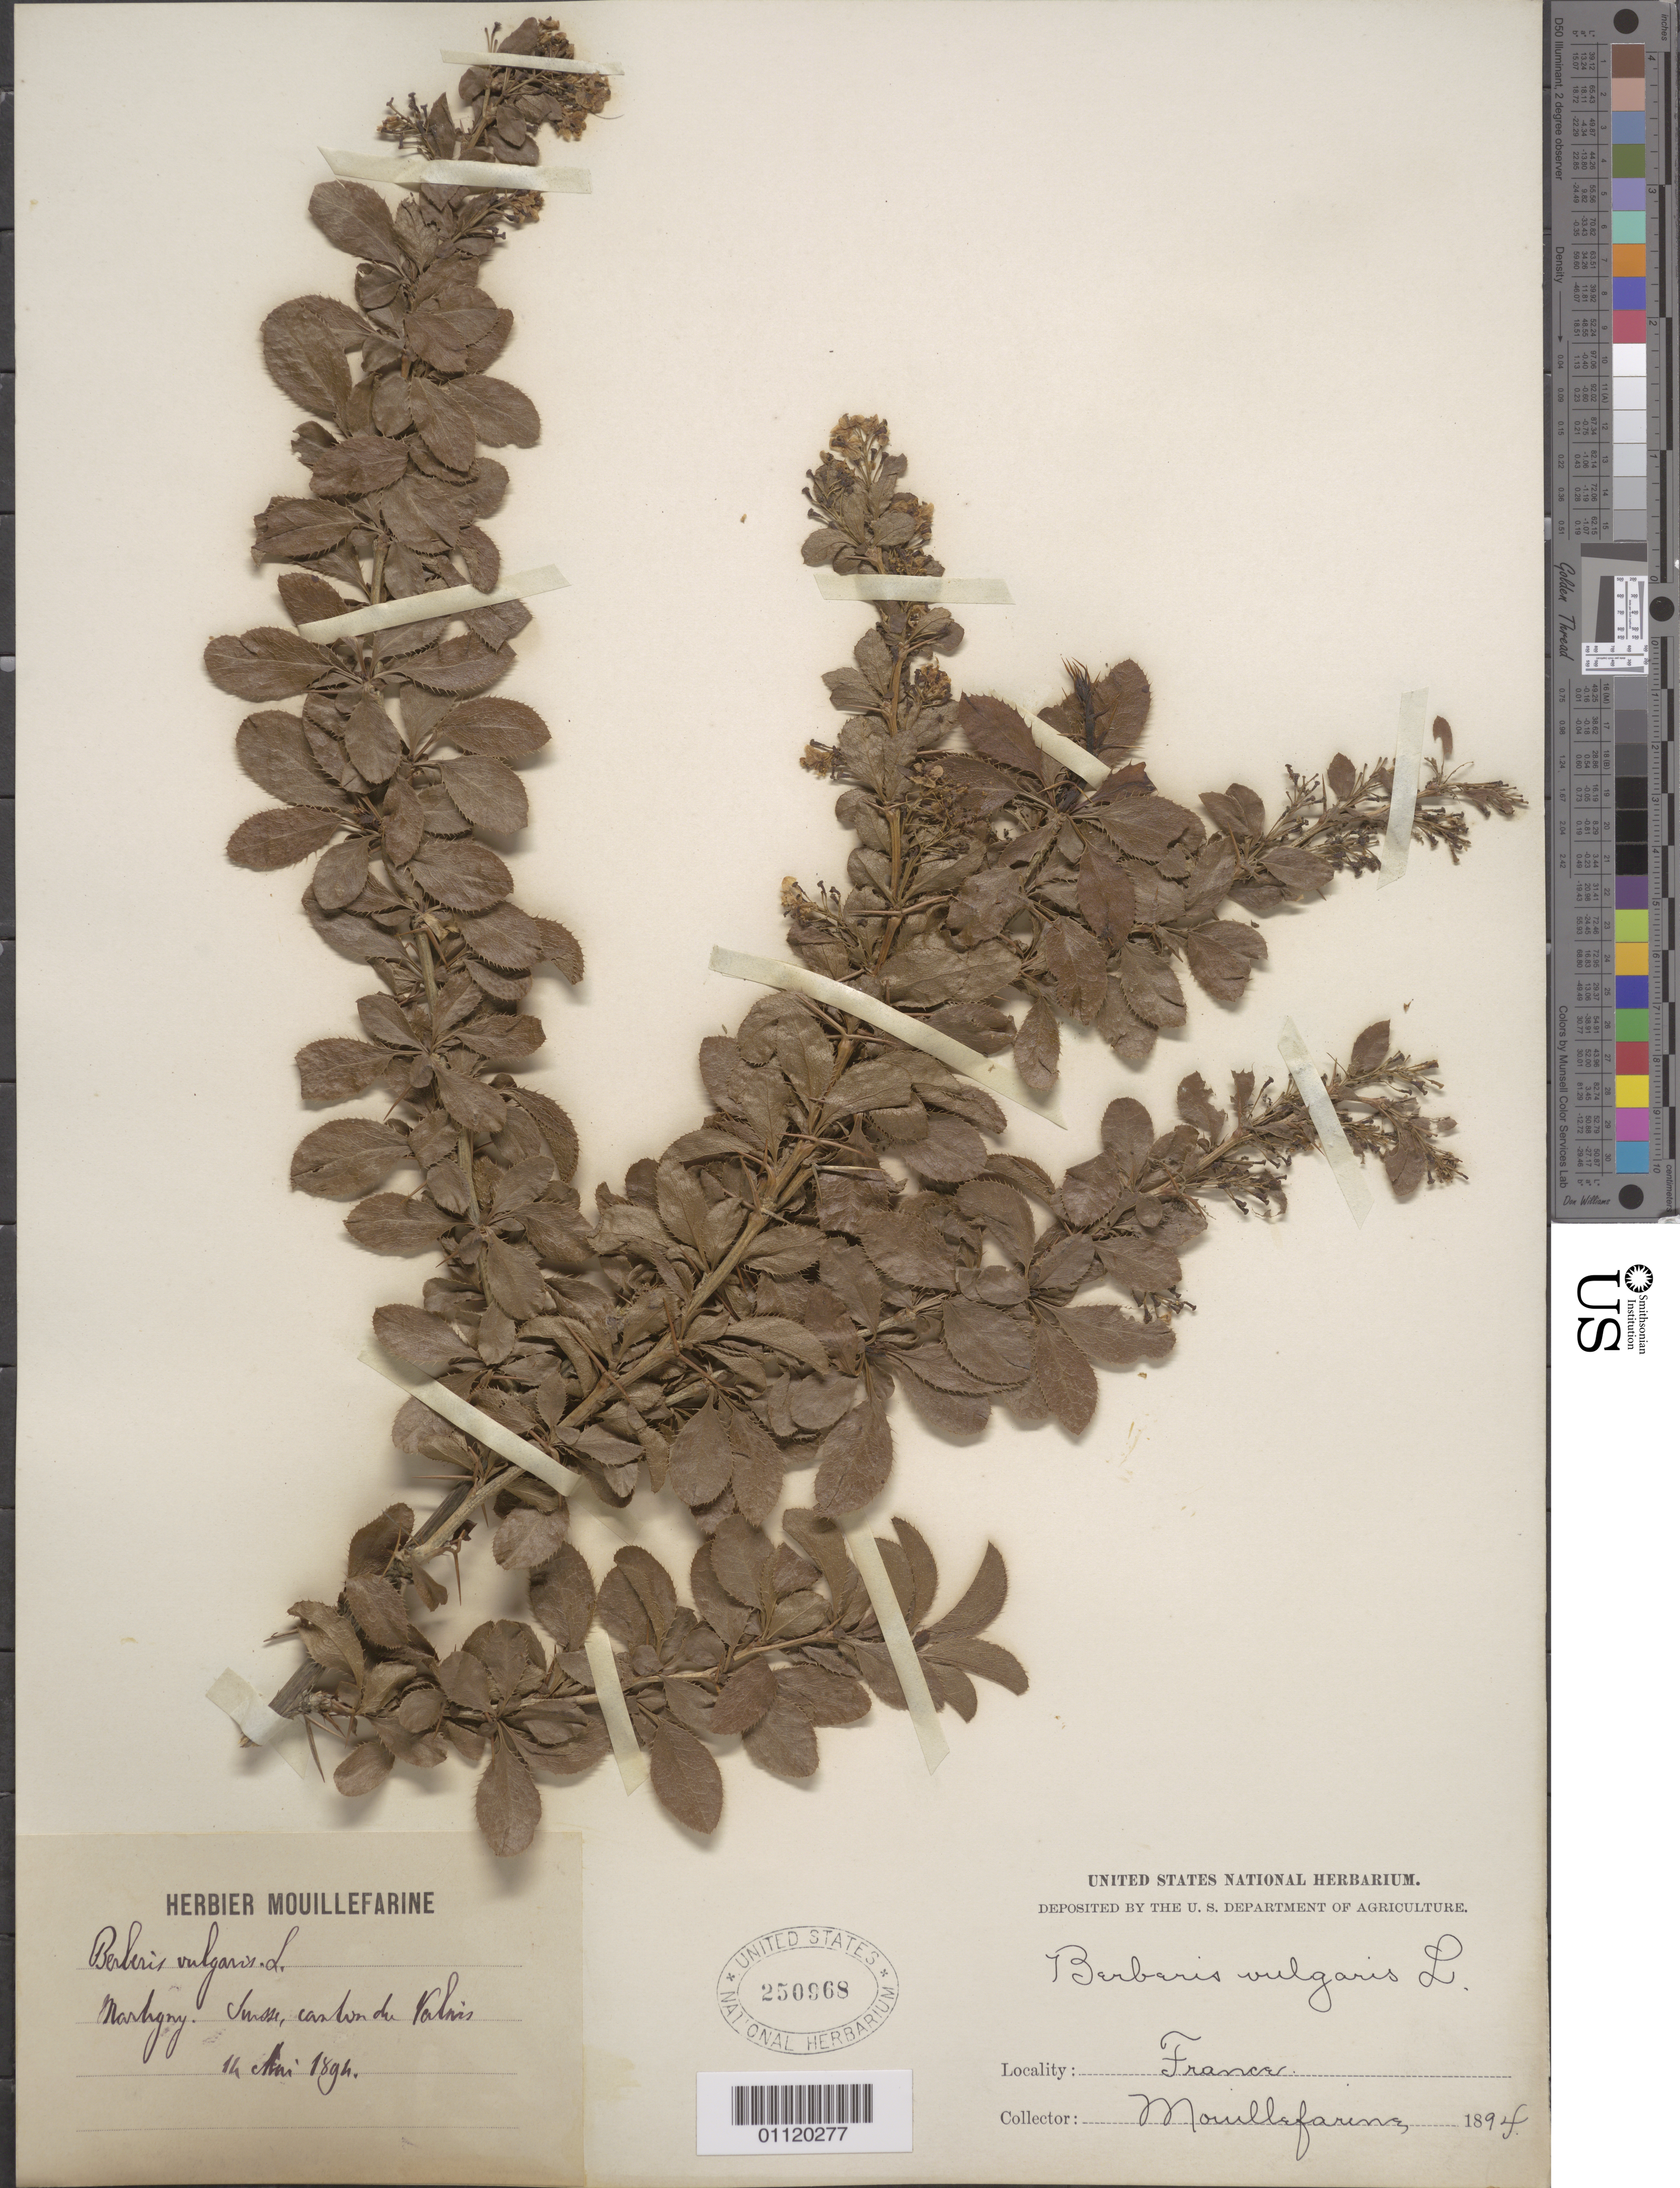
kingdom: Plantae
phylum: Tracheophyta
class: Magnoliopsida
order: Ranunculales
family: Berberidaceae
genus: Berberis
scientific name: Berberis vulgaris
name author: L.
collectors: A. Mouillefarine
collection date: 1894-05-14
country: France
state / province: Île-de-France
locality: Valvins canton.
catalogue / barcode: US 250968